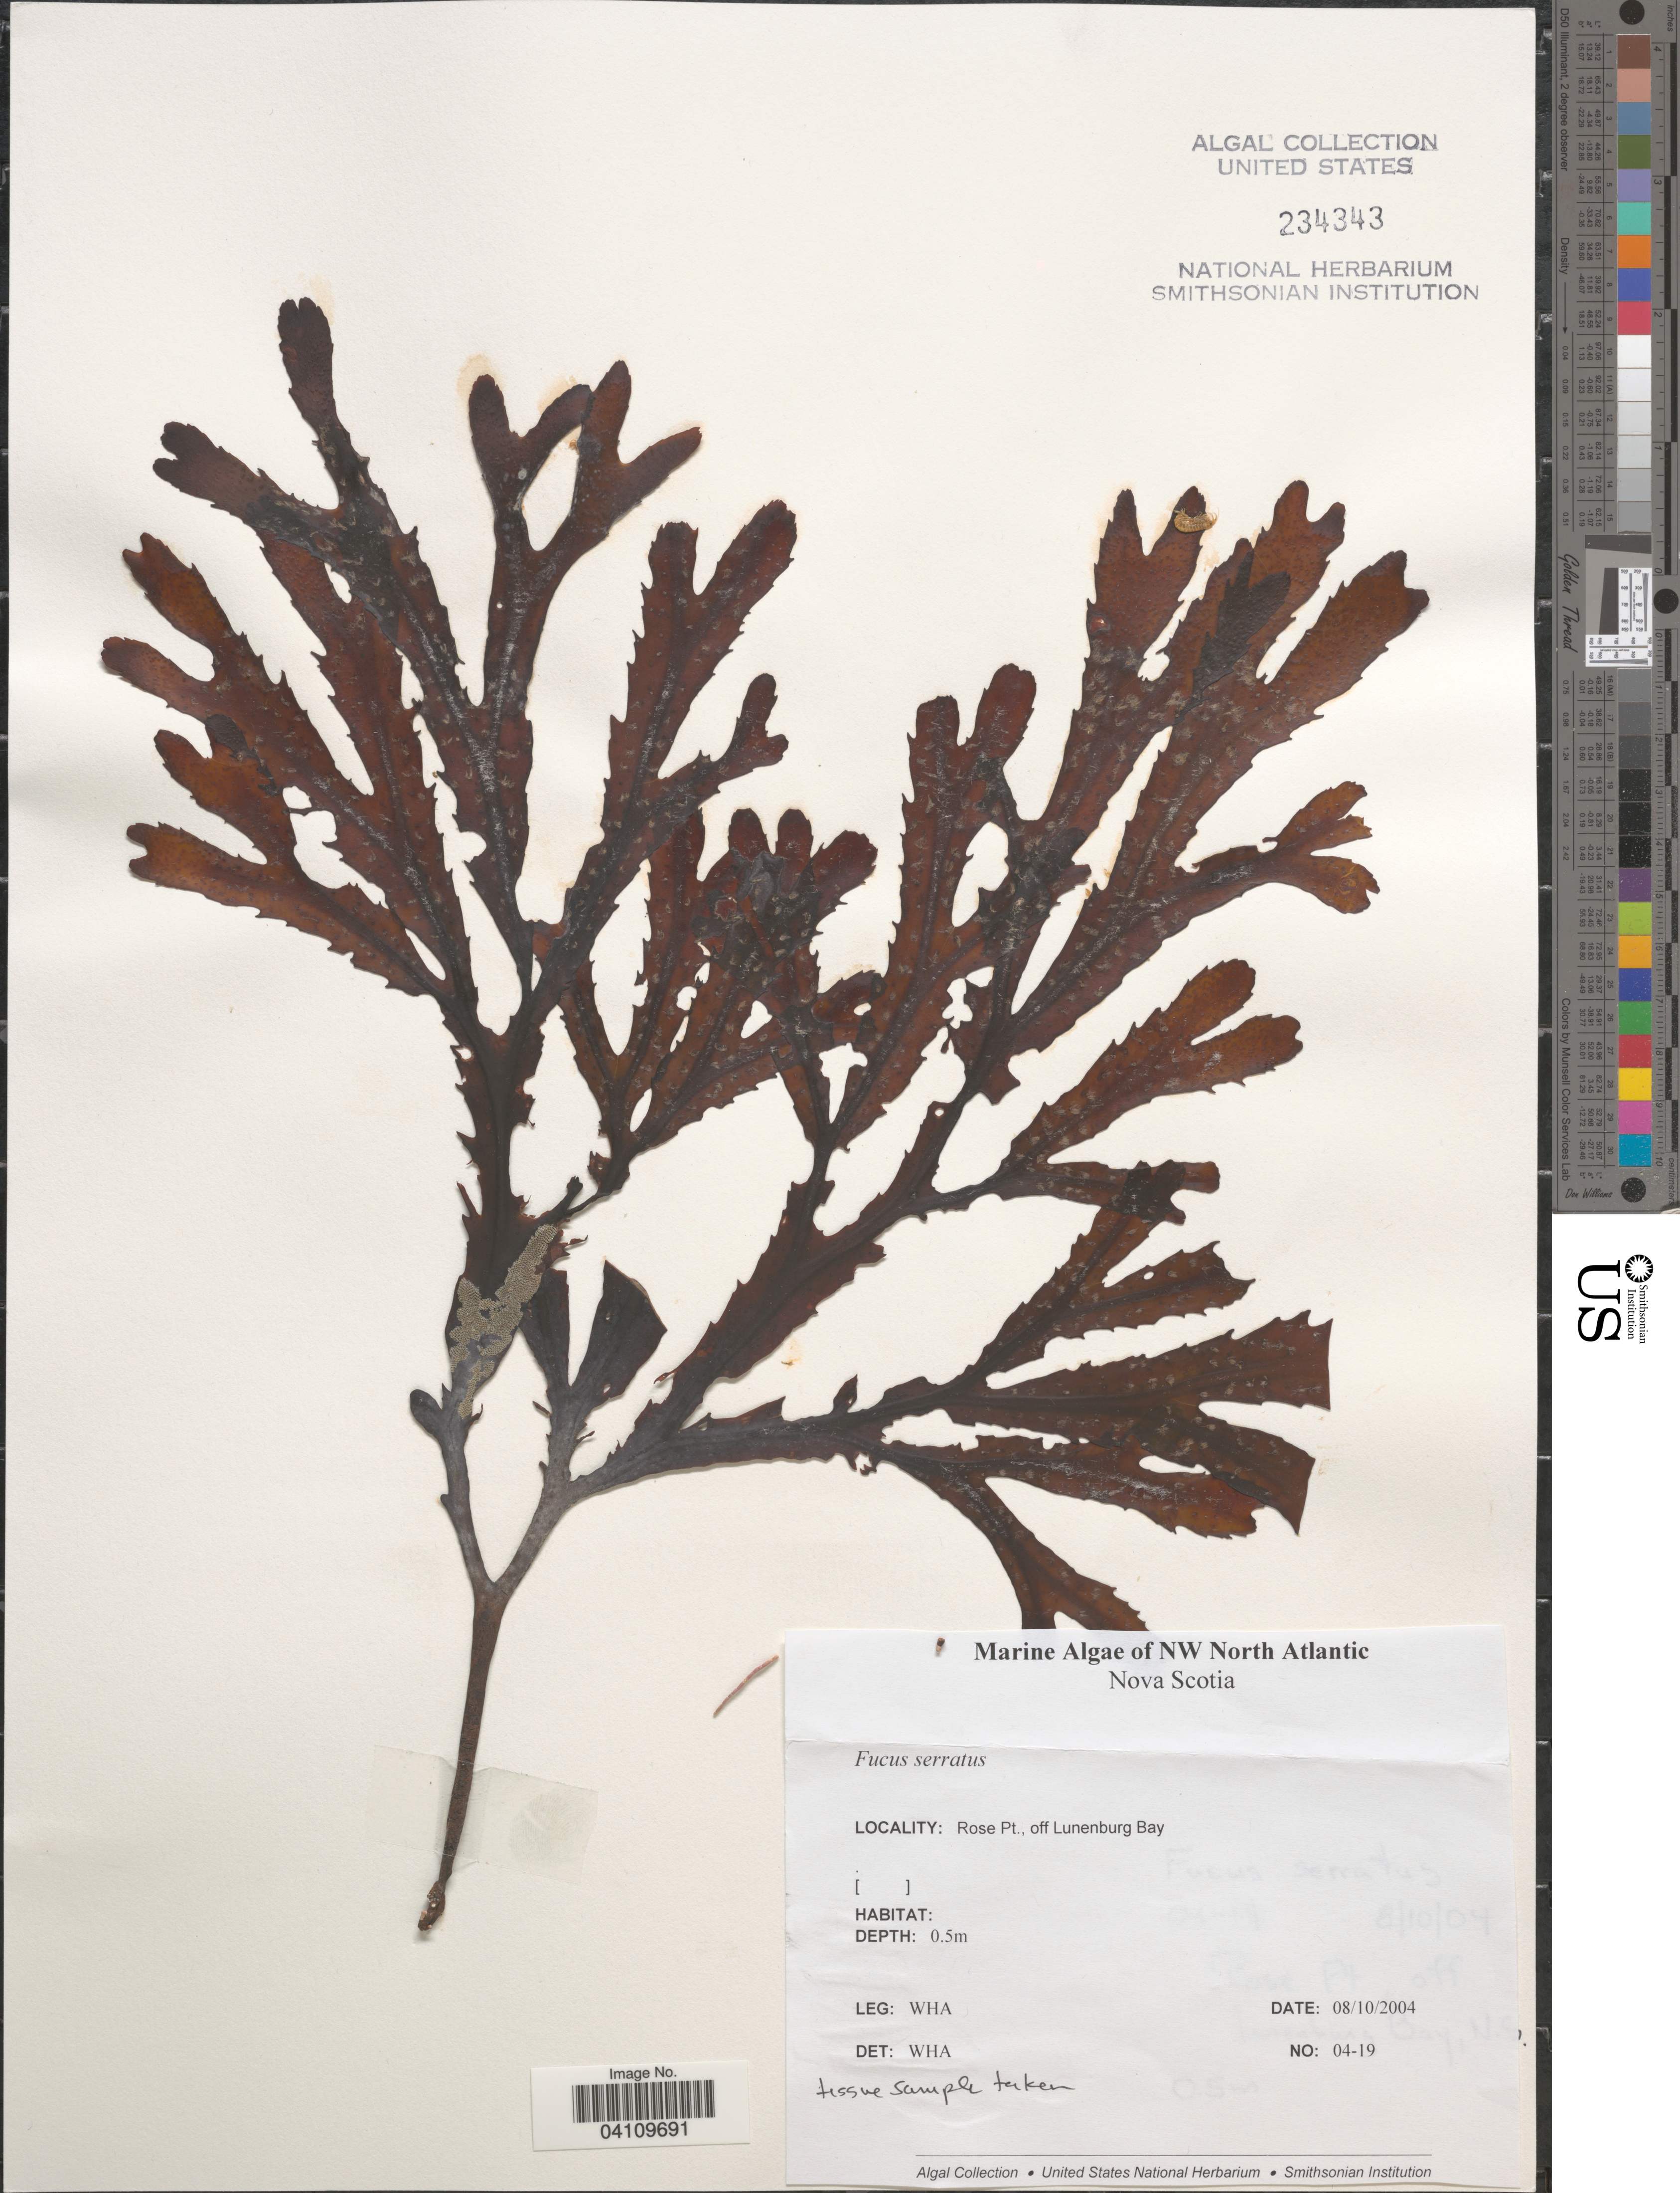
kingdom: Chromista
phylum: Ochrophyta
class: Phaeophyceae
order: Fucales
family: Fucaceae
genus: Fucus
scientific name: Fucus serratus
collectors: W. H. Adey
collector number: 04-19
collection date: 2004-10-08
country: Canada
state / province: Nova Scotia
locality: NW North Atlantic. Rose Pt., off Lunenburg Bay.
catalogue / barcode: US 234343